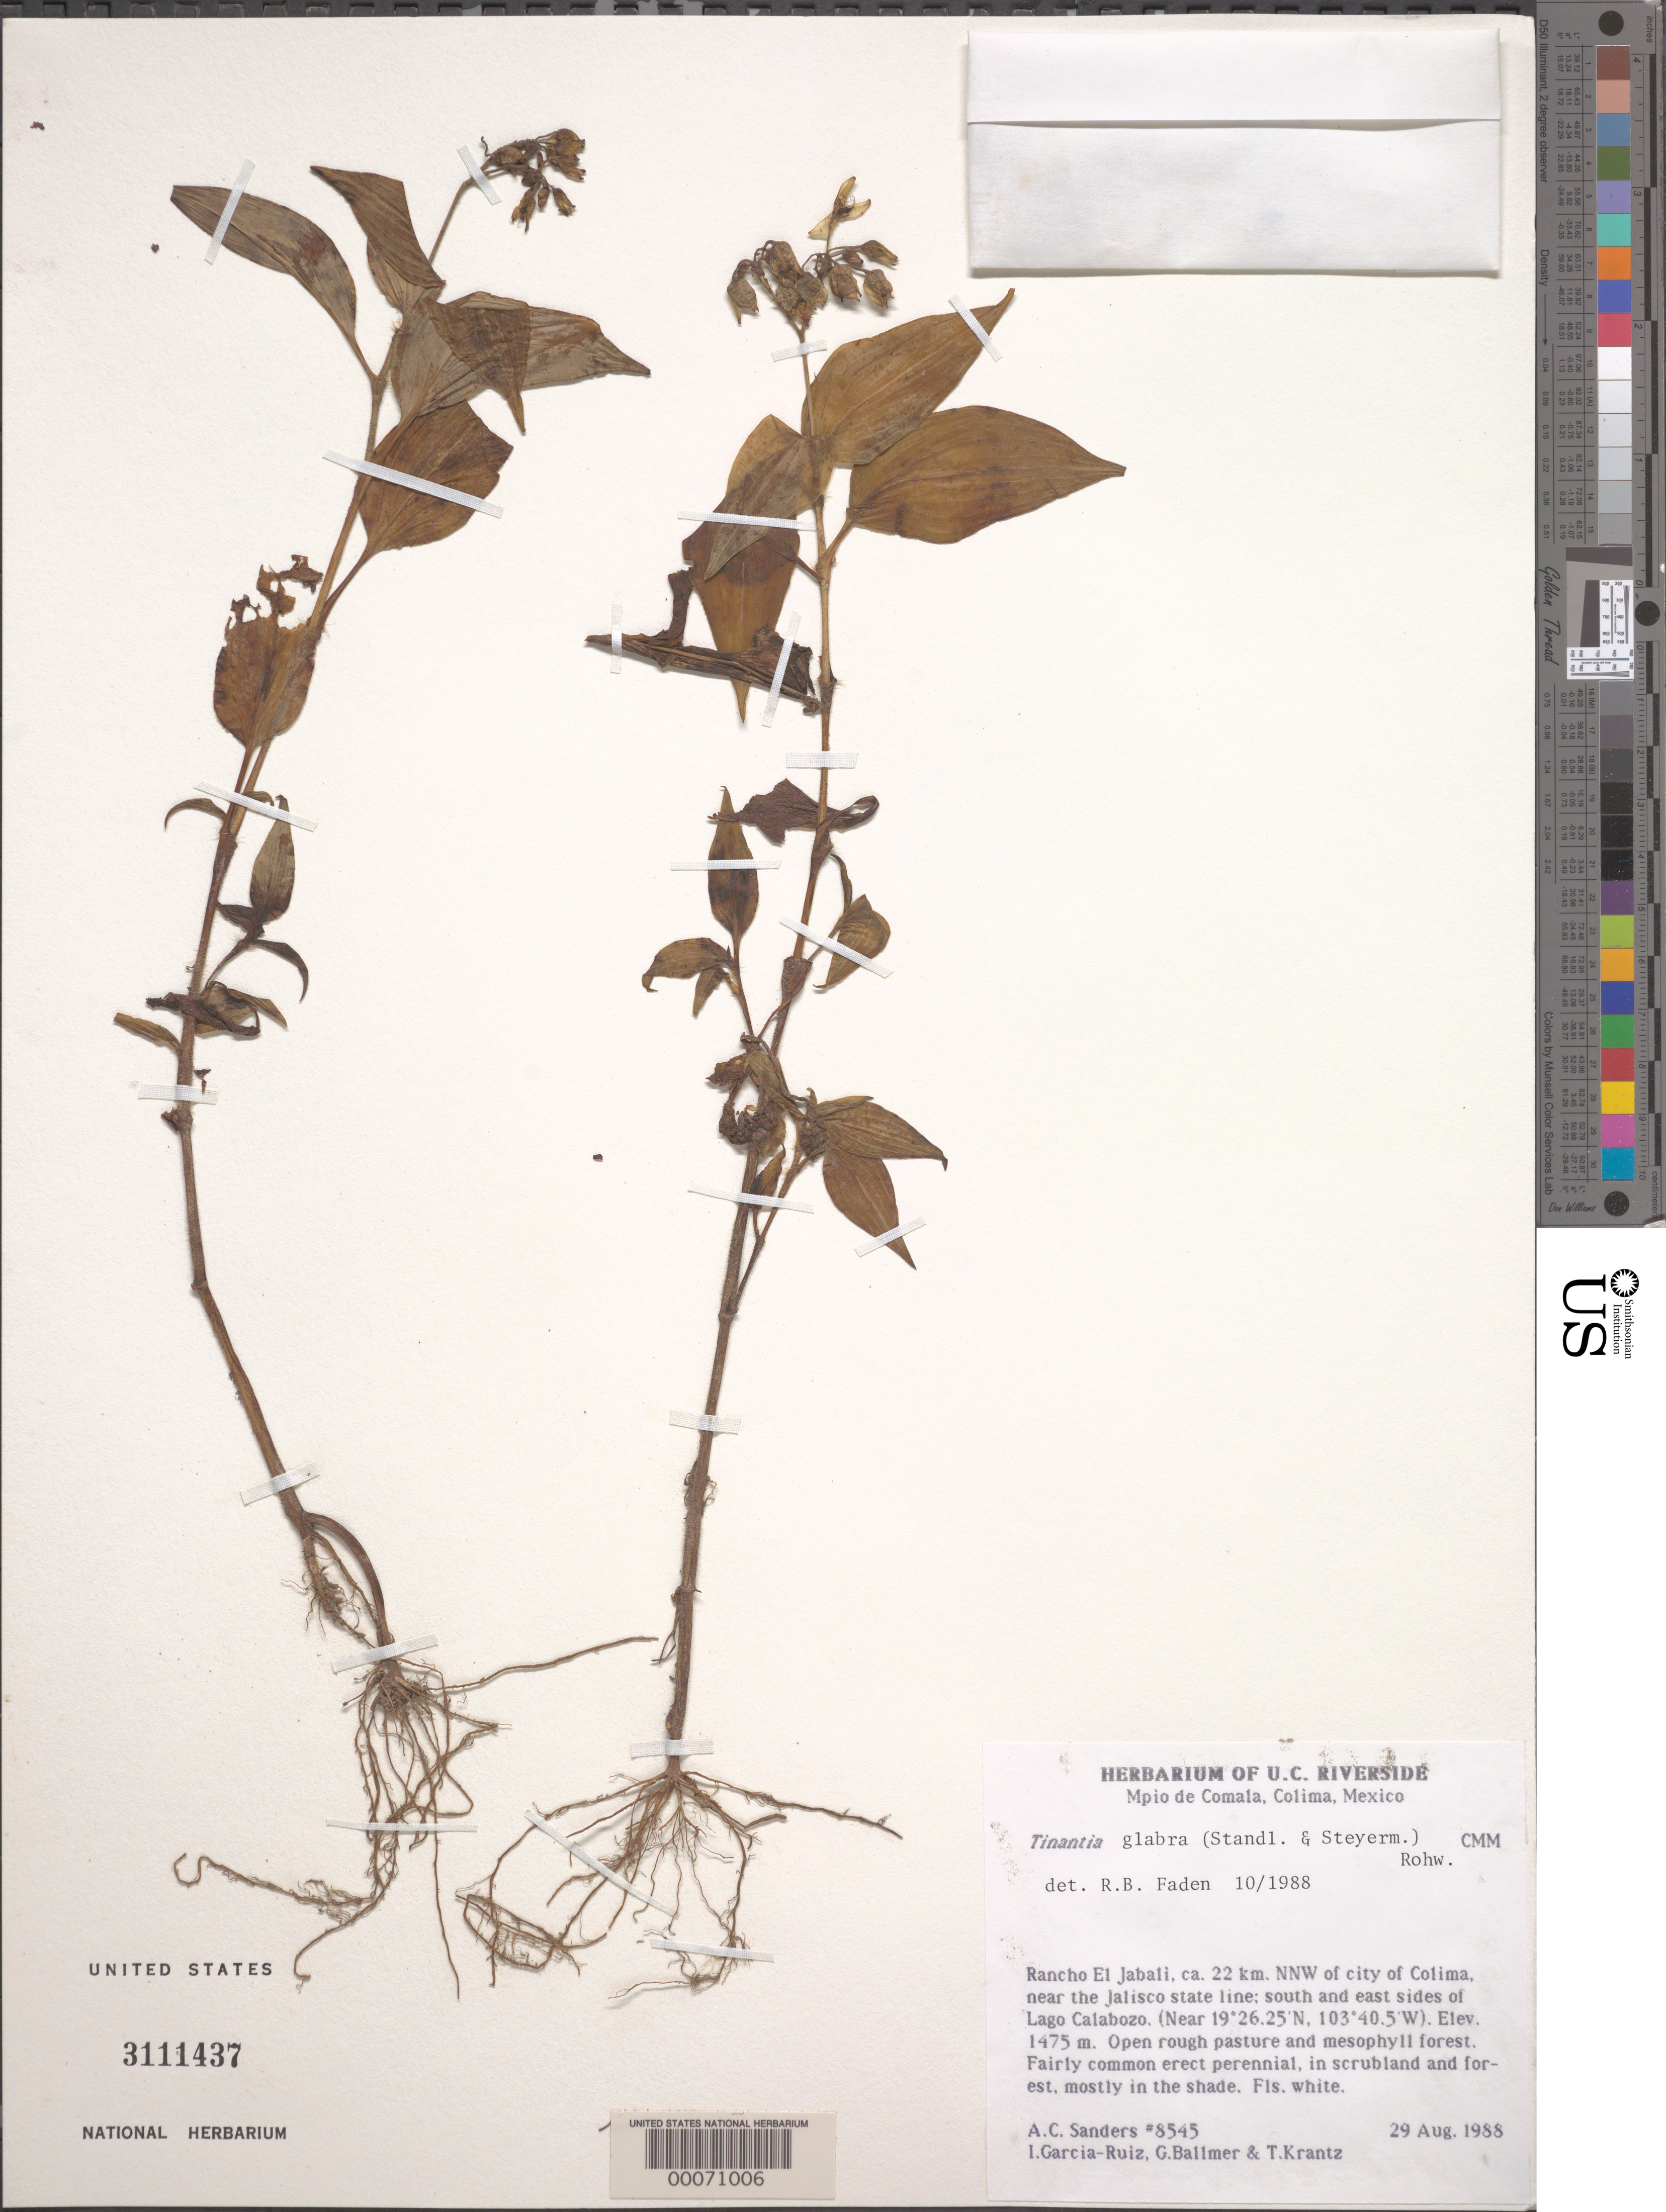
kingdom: Plantae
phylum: Tracheophyta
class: Liliopsida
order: Commelinales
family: Commelinaceae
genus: Tinantia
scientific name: Tinantia glabra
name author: (Standl. & Steyerm.) Rohweder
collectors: A. Sanders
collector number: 8545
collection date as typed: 29 Aug 1988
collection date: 1988-08-29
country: Mexico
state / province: Colima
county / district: Comala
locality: Rancho El Jabali ca. 22 km NNW of Colima (city), near Jalisco state line, S and E sides of Lake Calabozo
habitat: Open rough pasture and mesophyll forest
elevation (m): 1475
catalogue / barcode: US 3111437